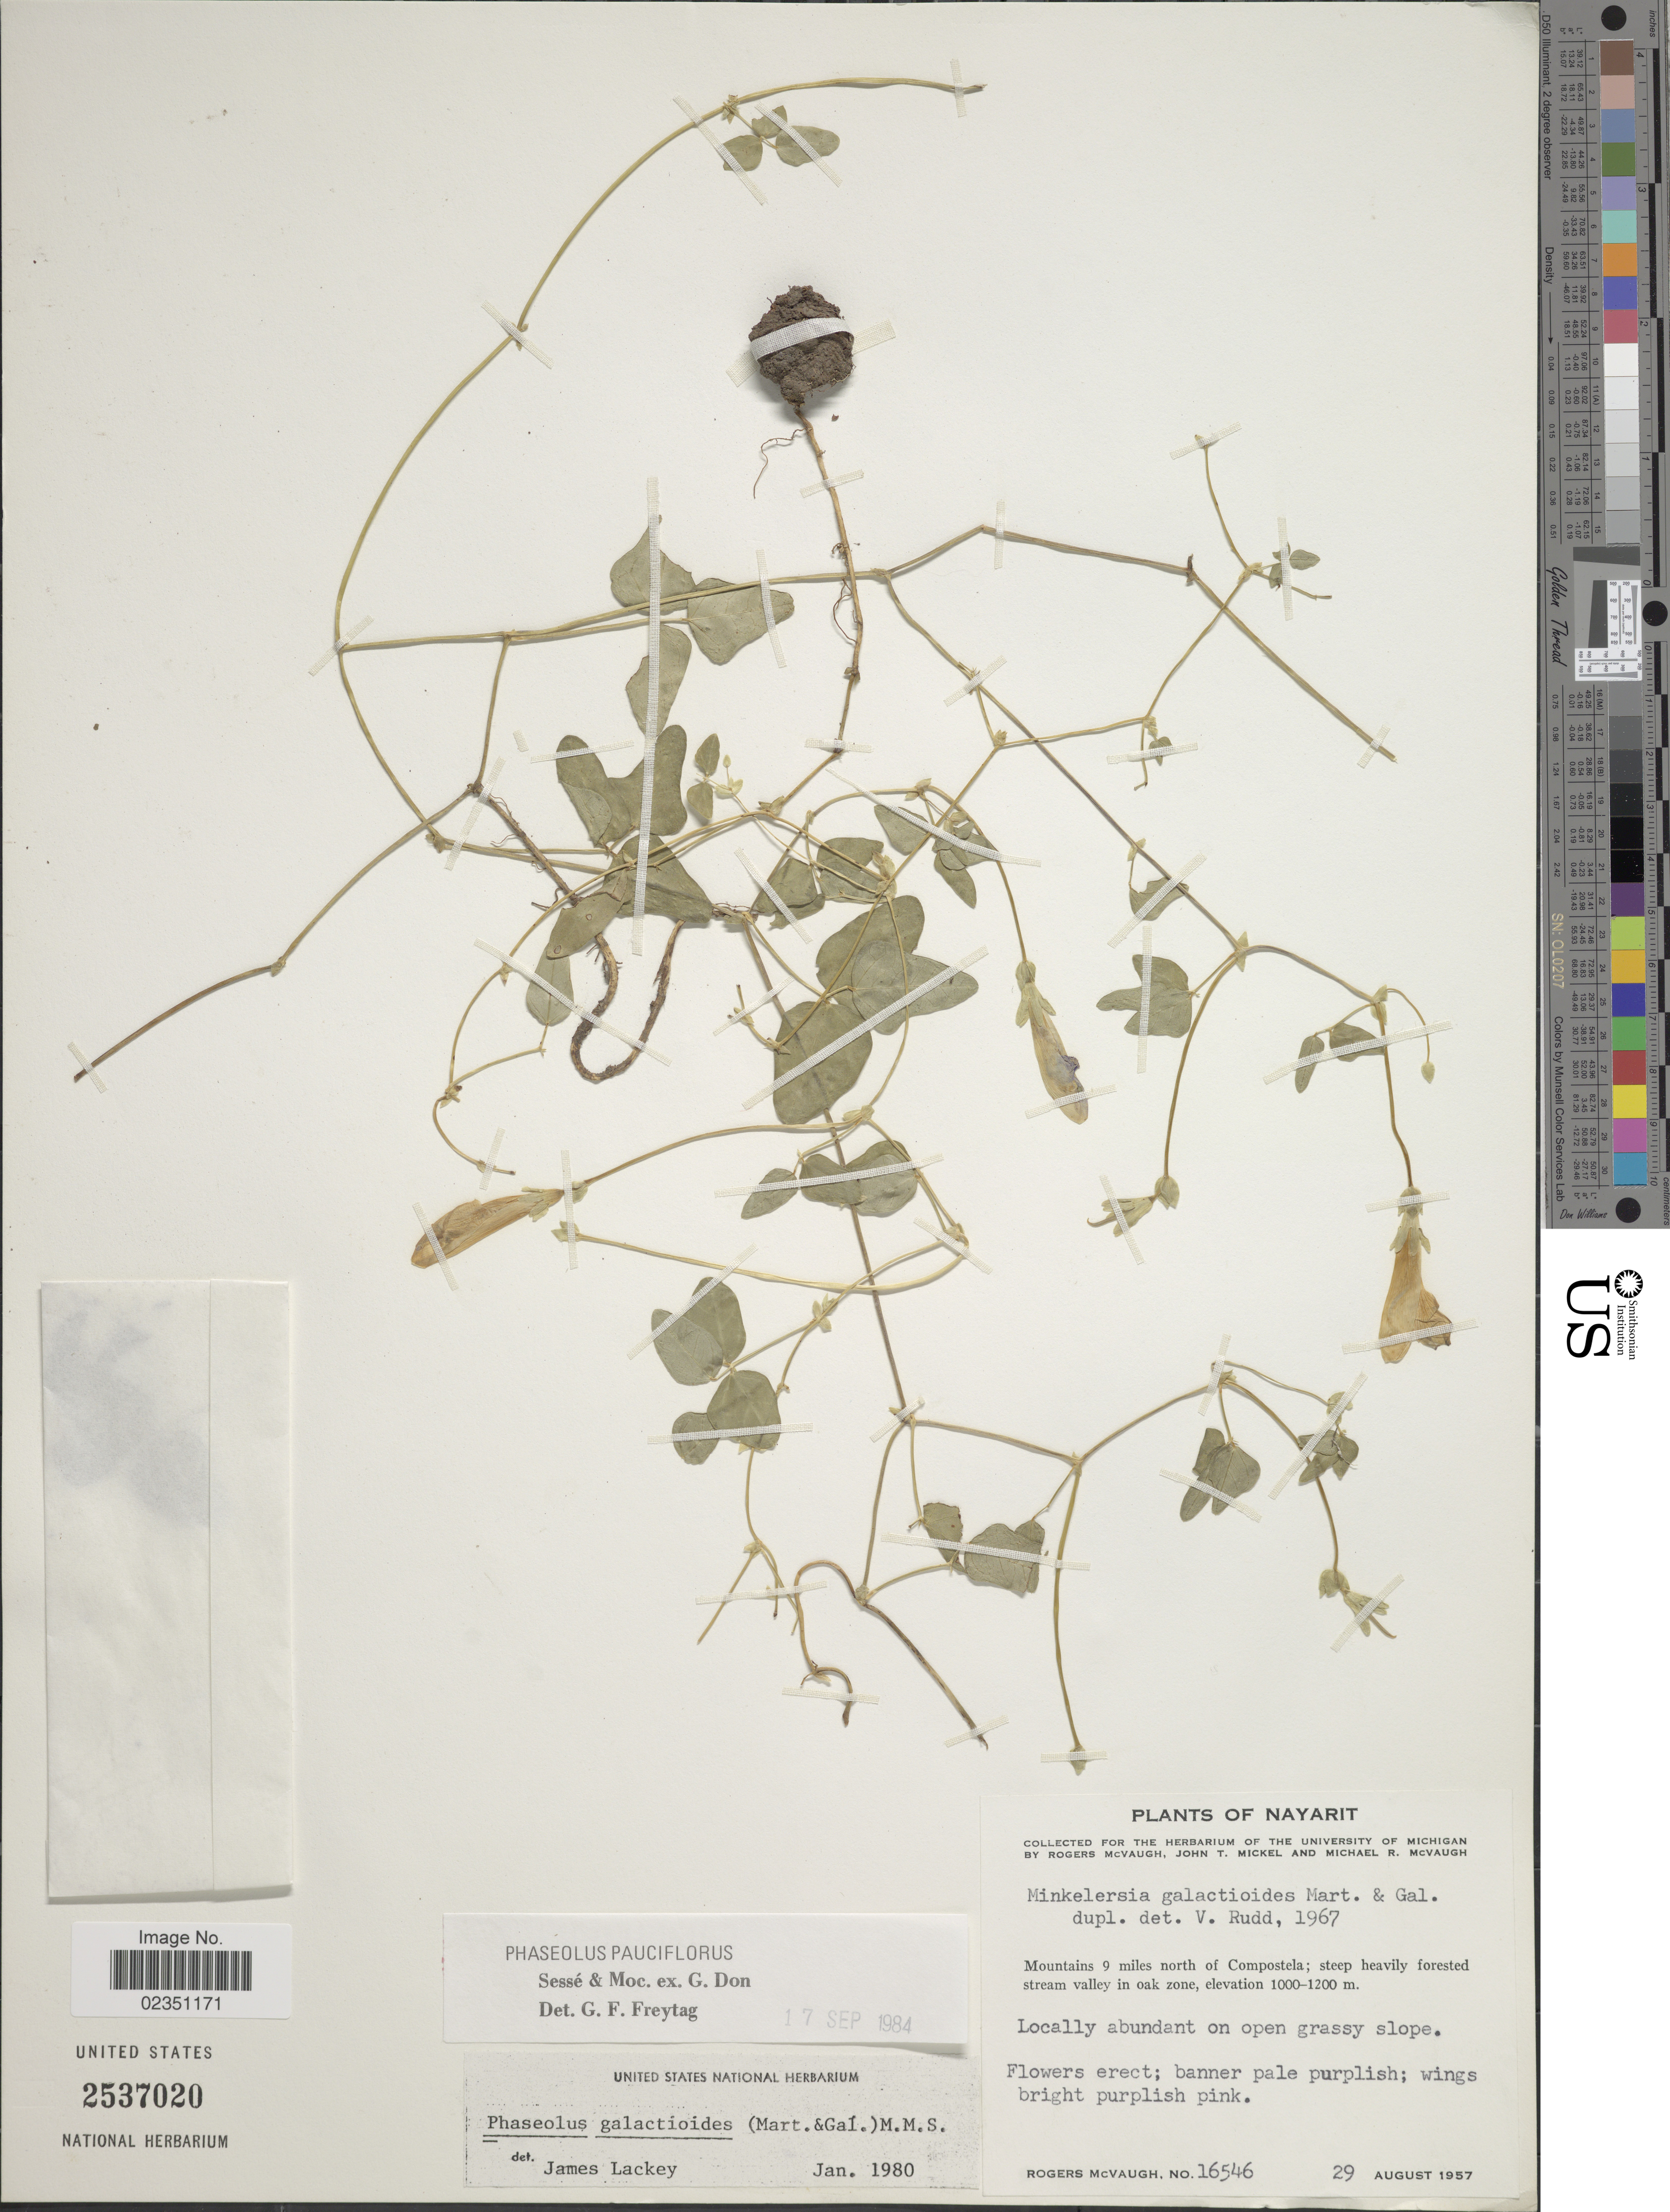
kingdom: Plantae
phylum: Tracheophyta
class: Magnoliopsida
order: Fabales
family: Fabaceae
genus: Phaseolus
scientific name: Phaseolus pauciflorus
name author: Sessé & Moc. ex G. Don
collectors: R. McVaugh, J. T. Mickel & M. R. McVaugh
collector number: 16546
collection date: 1957-08-29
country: Mexico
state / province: Nayarit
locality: Mountains 9 miles north of Compostela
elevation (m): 1000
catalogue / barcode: US 2537020